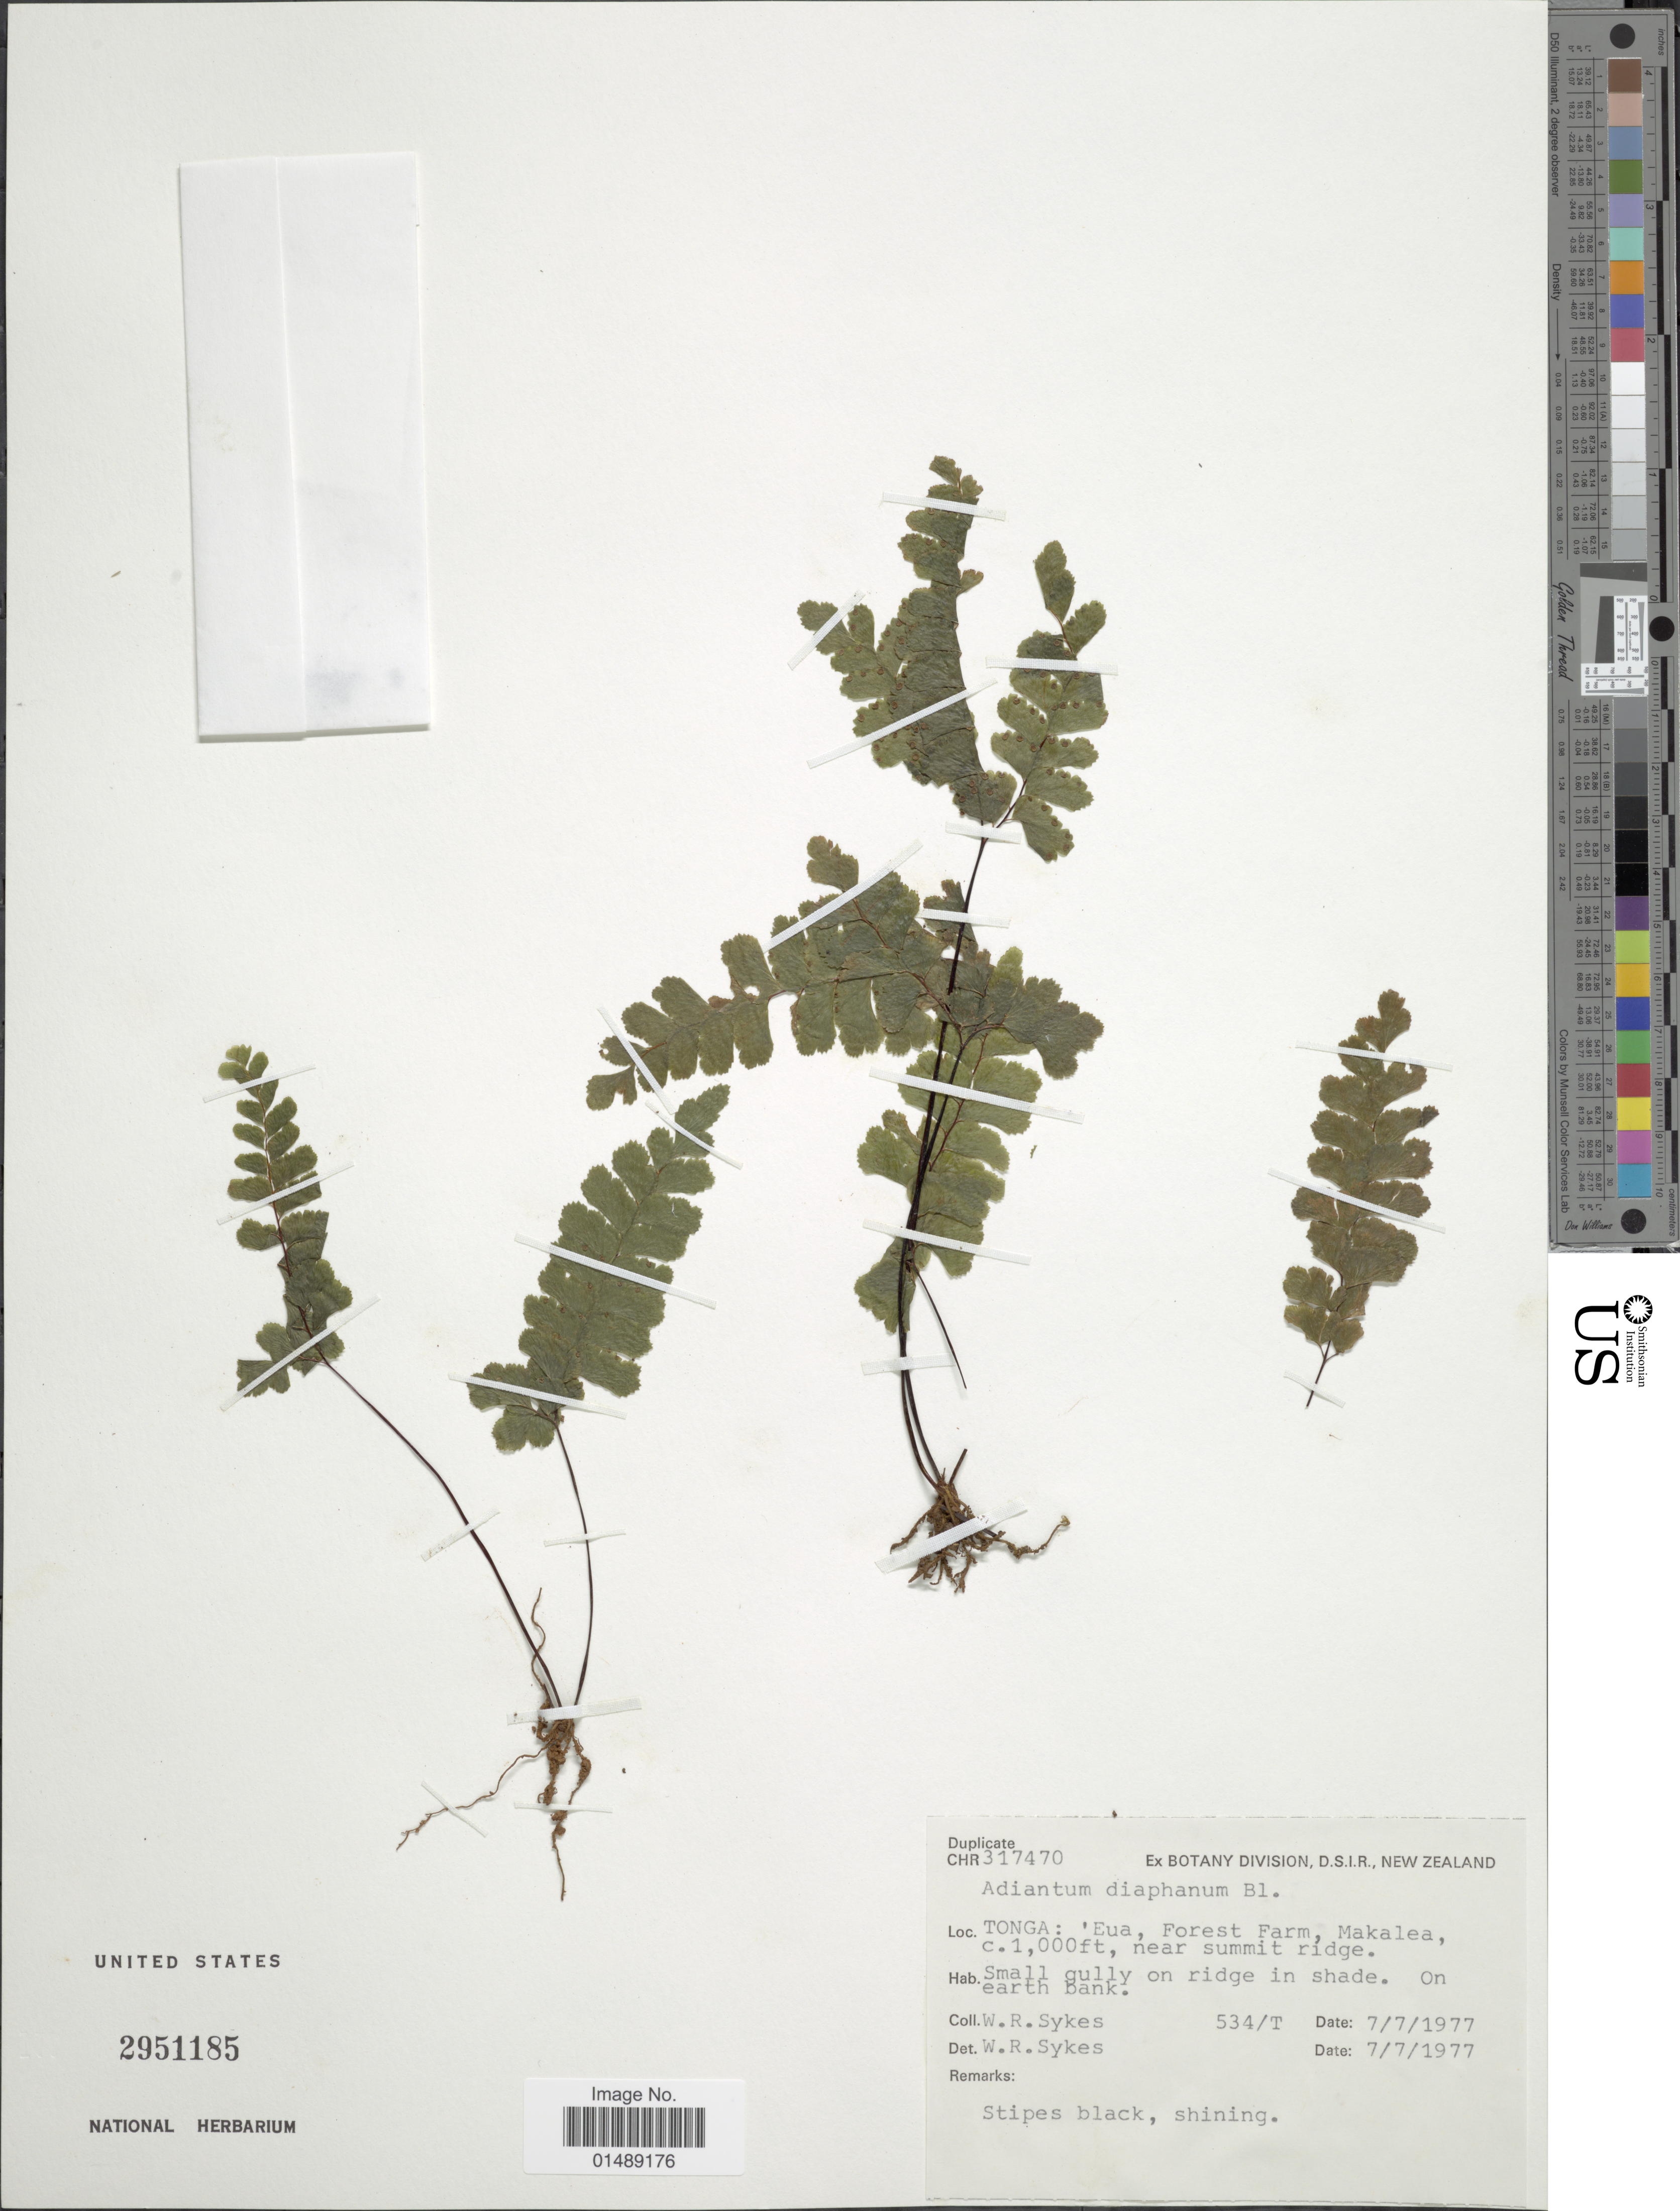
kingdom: Plantae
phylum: Tracheophyta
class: Polypodiopsida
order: Polypodiales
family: Pteridaceae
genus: Adiantum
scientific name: Adiantum diaphanum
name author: Blume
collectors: W. R. Sykes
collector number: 534/T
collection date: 1977-07-07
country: Tonga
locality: Tonga: Eua, Forest Farm, Makalea, near summit ridge.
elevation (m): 305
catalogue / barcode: US 2951185